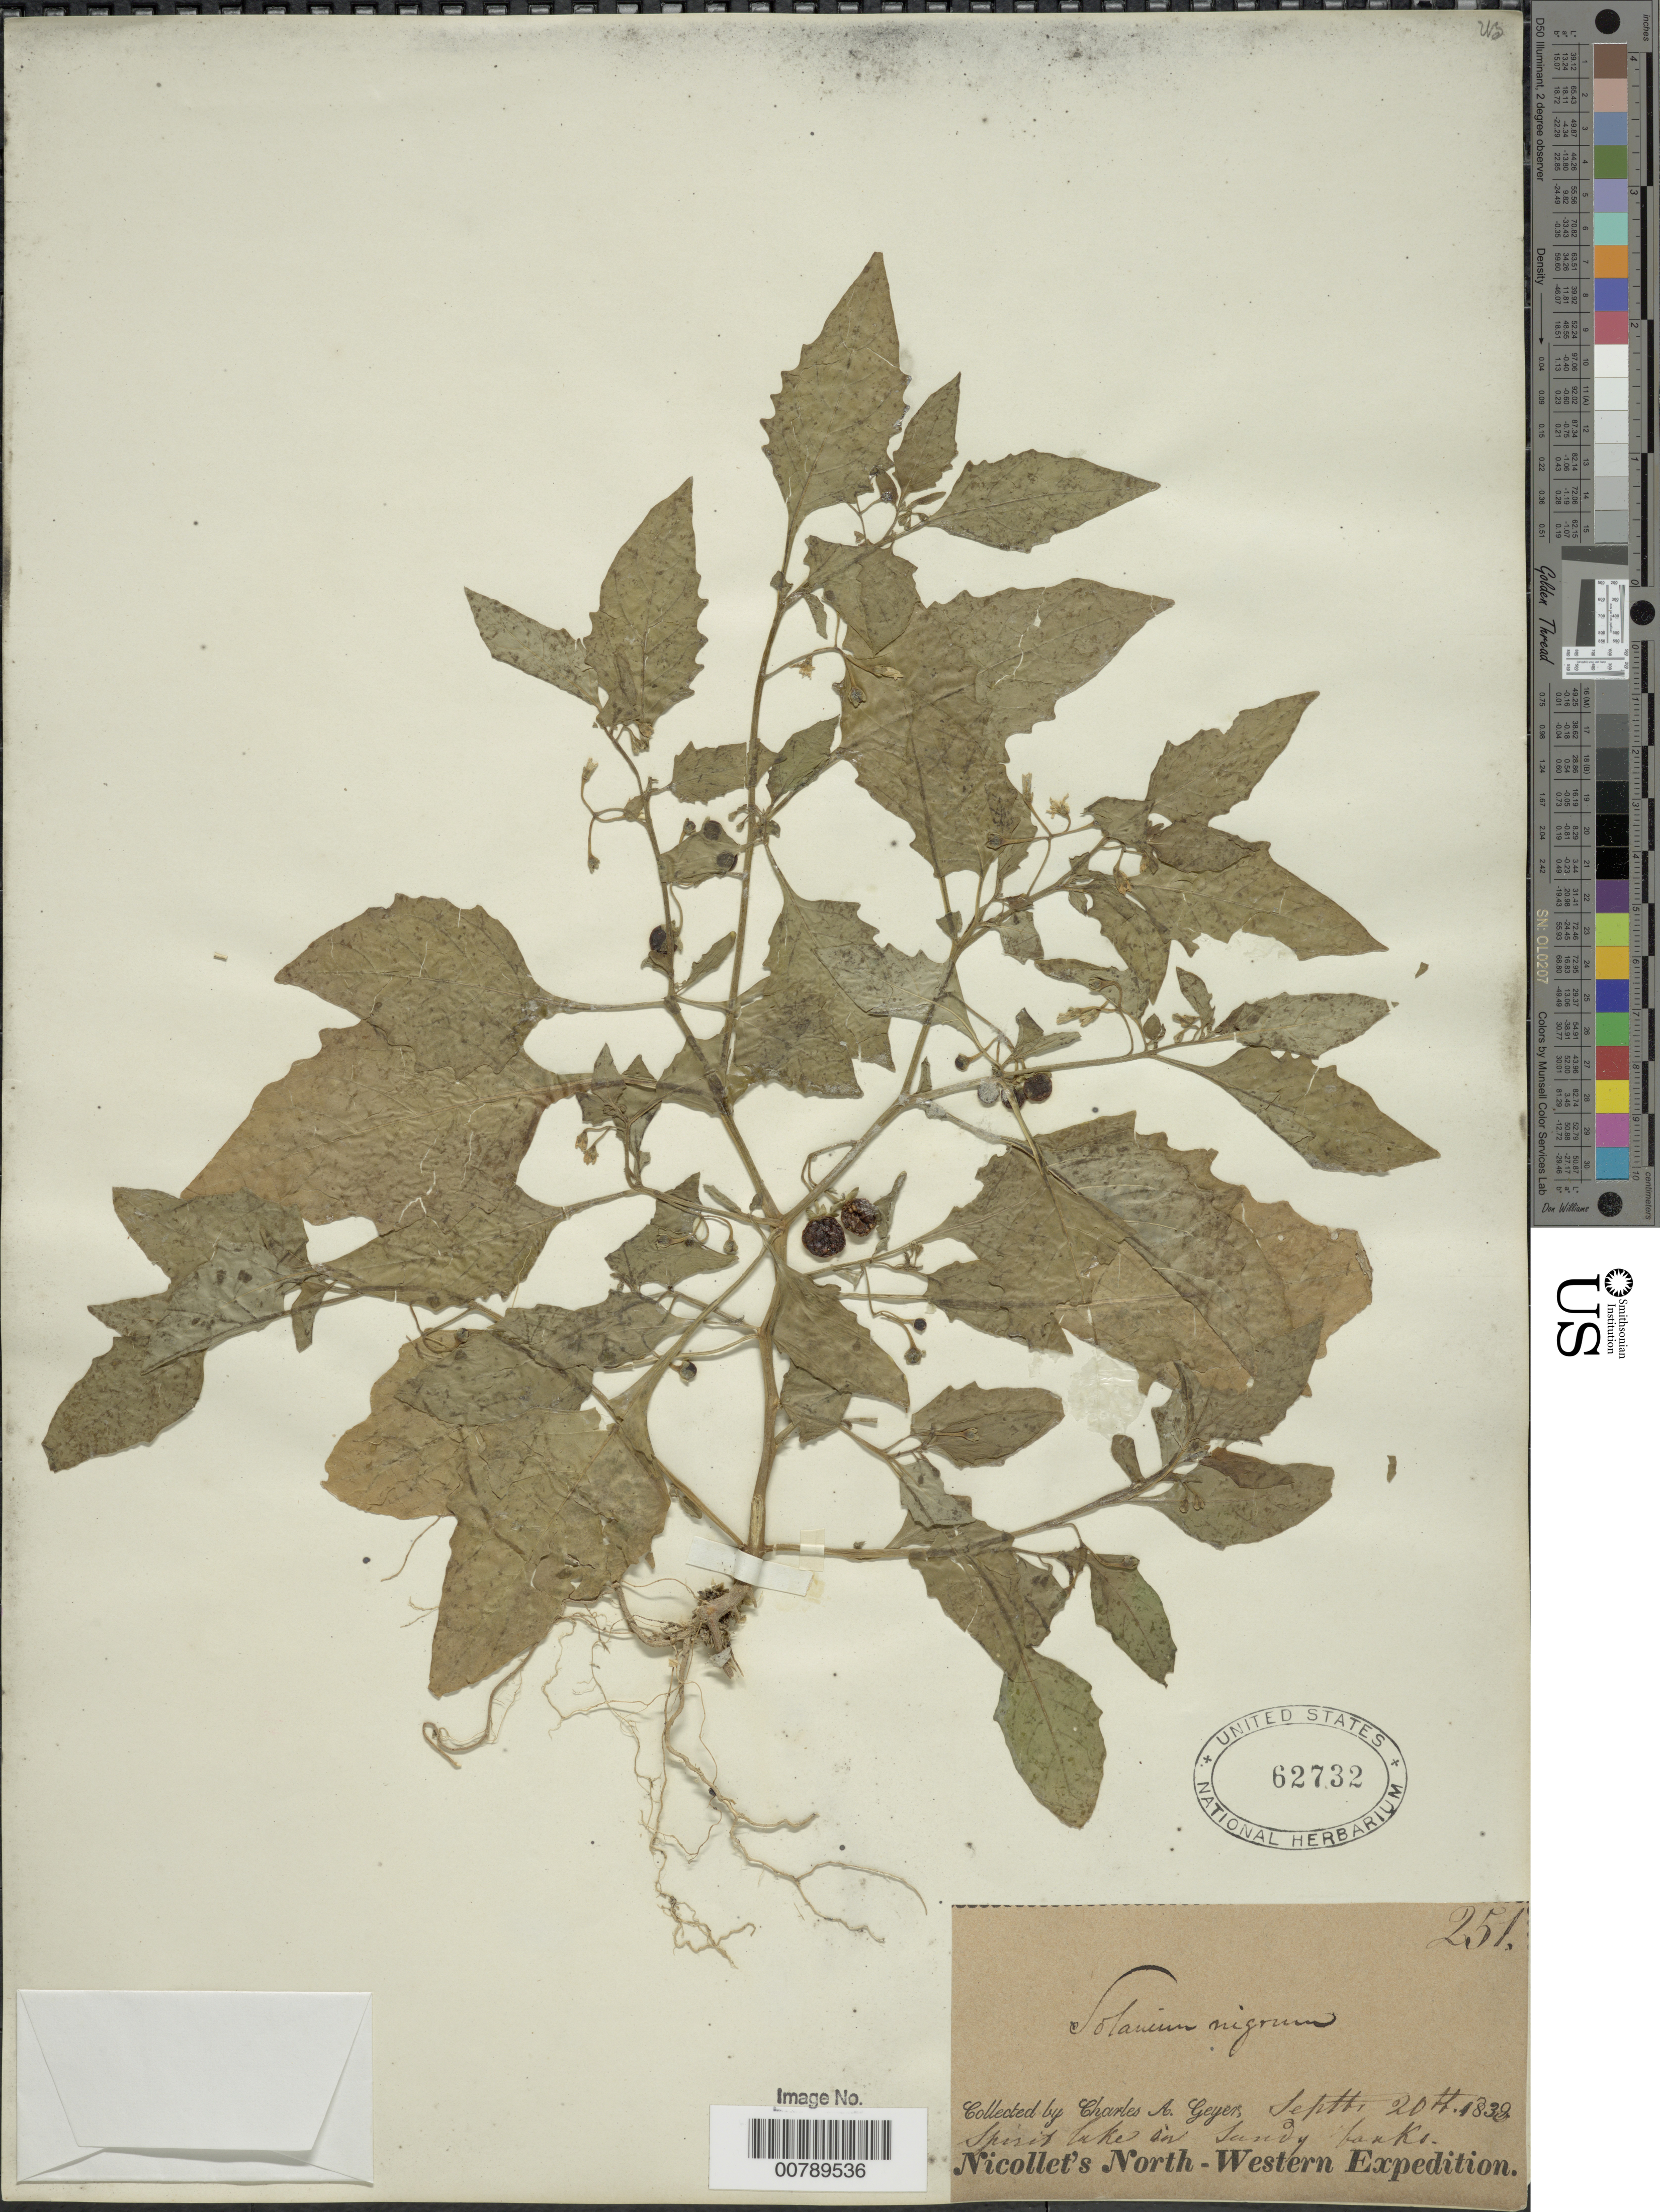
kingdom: Plantae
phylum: Tracheophyta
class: Magnoliopsida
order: Solanales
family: Solanaceae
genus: Solanum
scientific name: Solanum nigrum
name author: L.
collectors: C. A. Geyer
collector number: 251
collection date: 1839-09-20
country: United States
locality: Spirit Lake in Sandy Banks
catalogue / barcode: US 62732